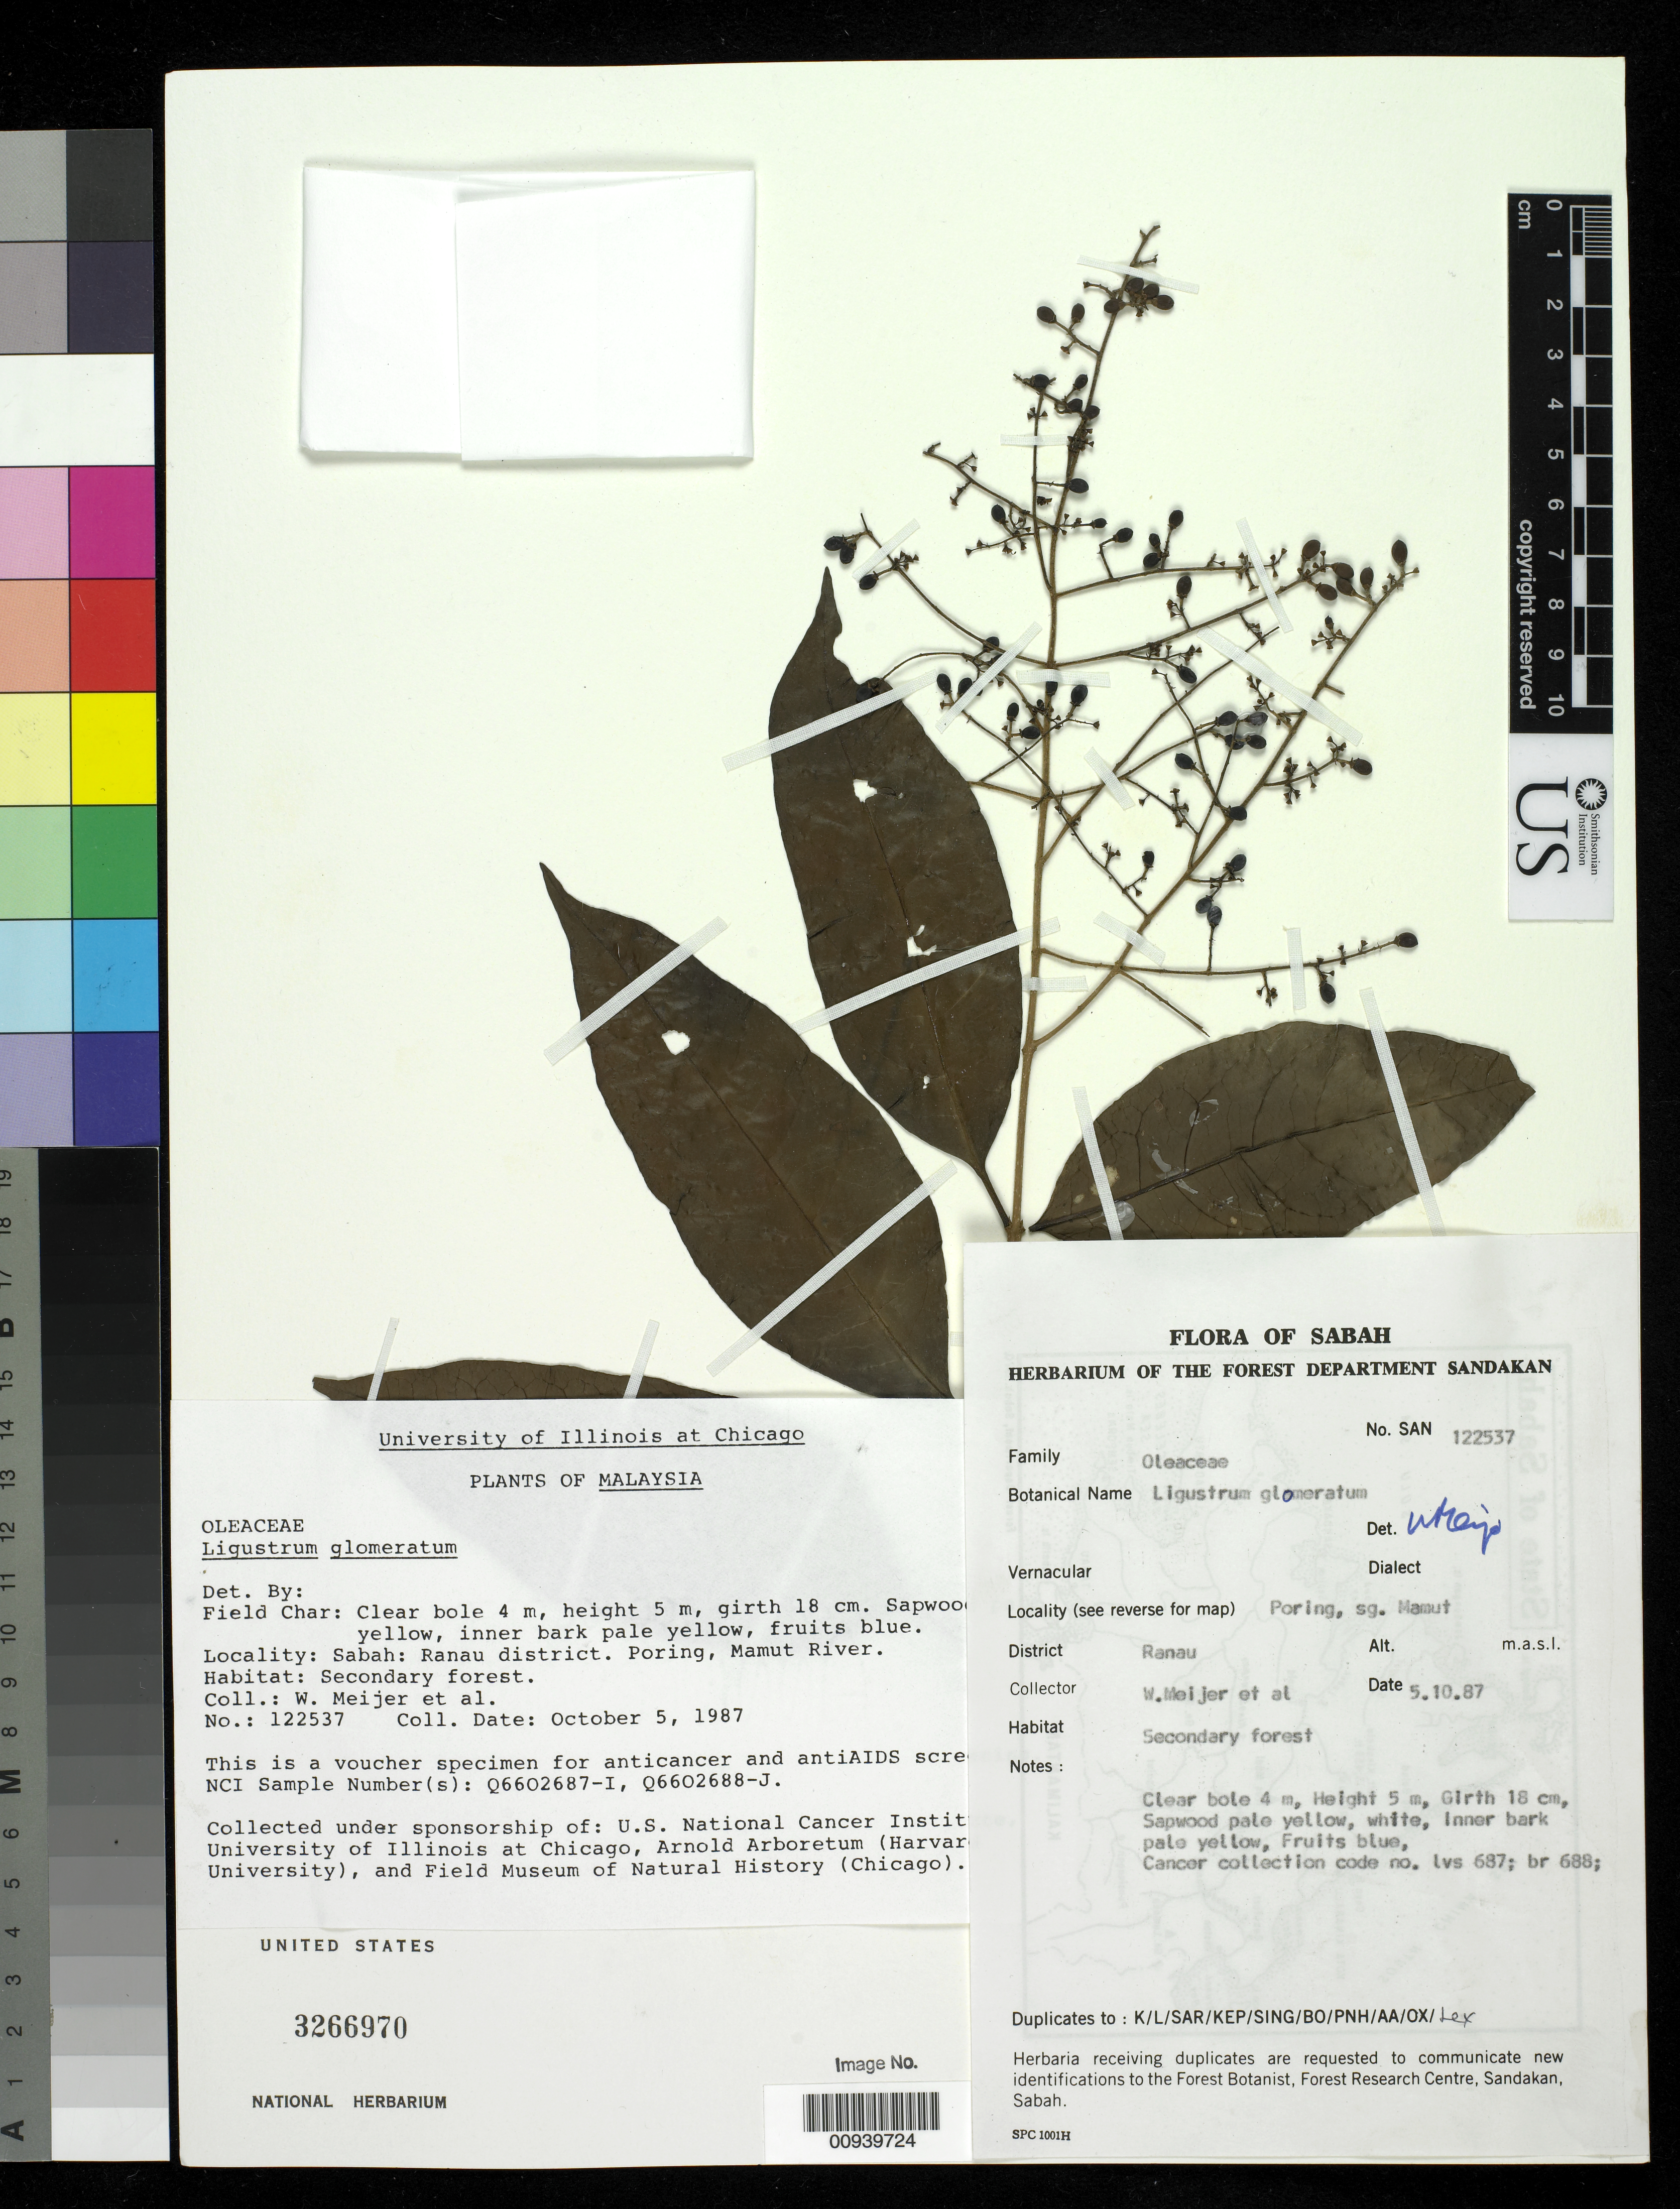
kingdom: Plantae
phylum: Tracheophyta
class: Magnoliopsida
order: Lamiales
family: Oleaceae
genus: Ligustrum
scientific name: Ligustrum glomeratum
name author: Blume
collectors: W. Meijer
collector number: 122537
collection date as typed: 05 Oct 1987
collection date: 1987-10-05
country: Malaysia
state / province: Sabah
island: Borneo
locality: Sabah. Ranau district. Poring, Mamut River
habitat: Secondary forest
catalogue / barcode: US 3266970